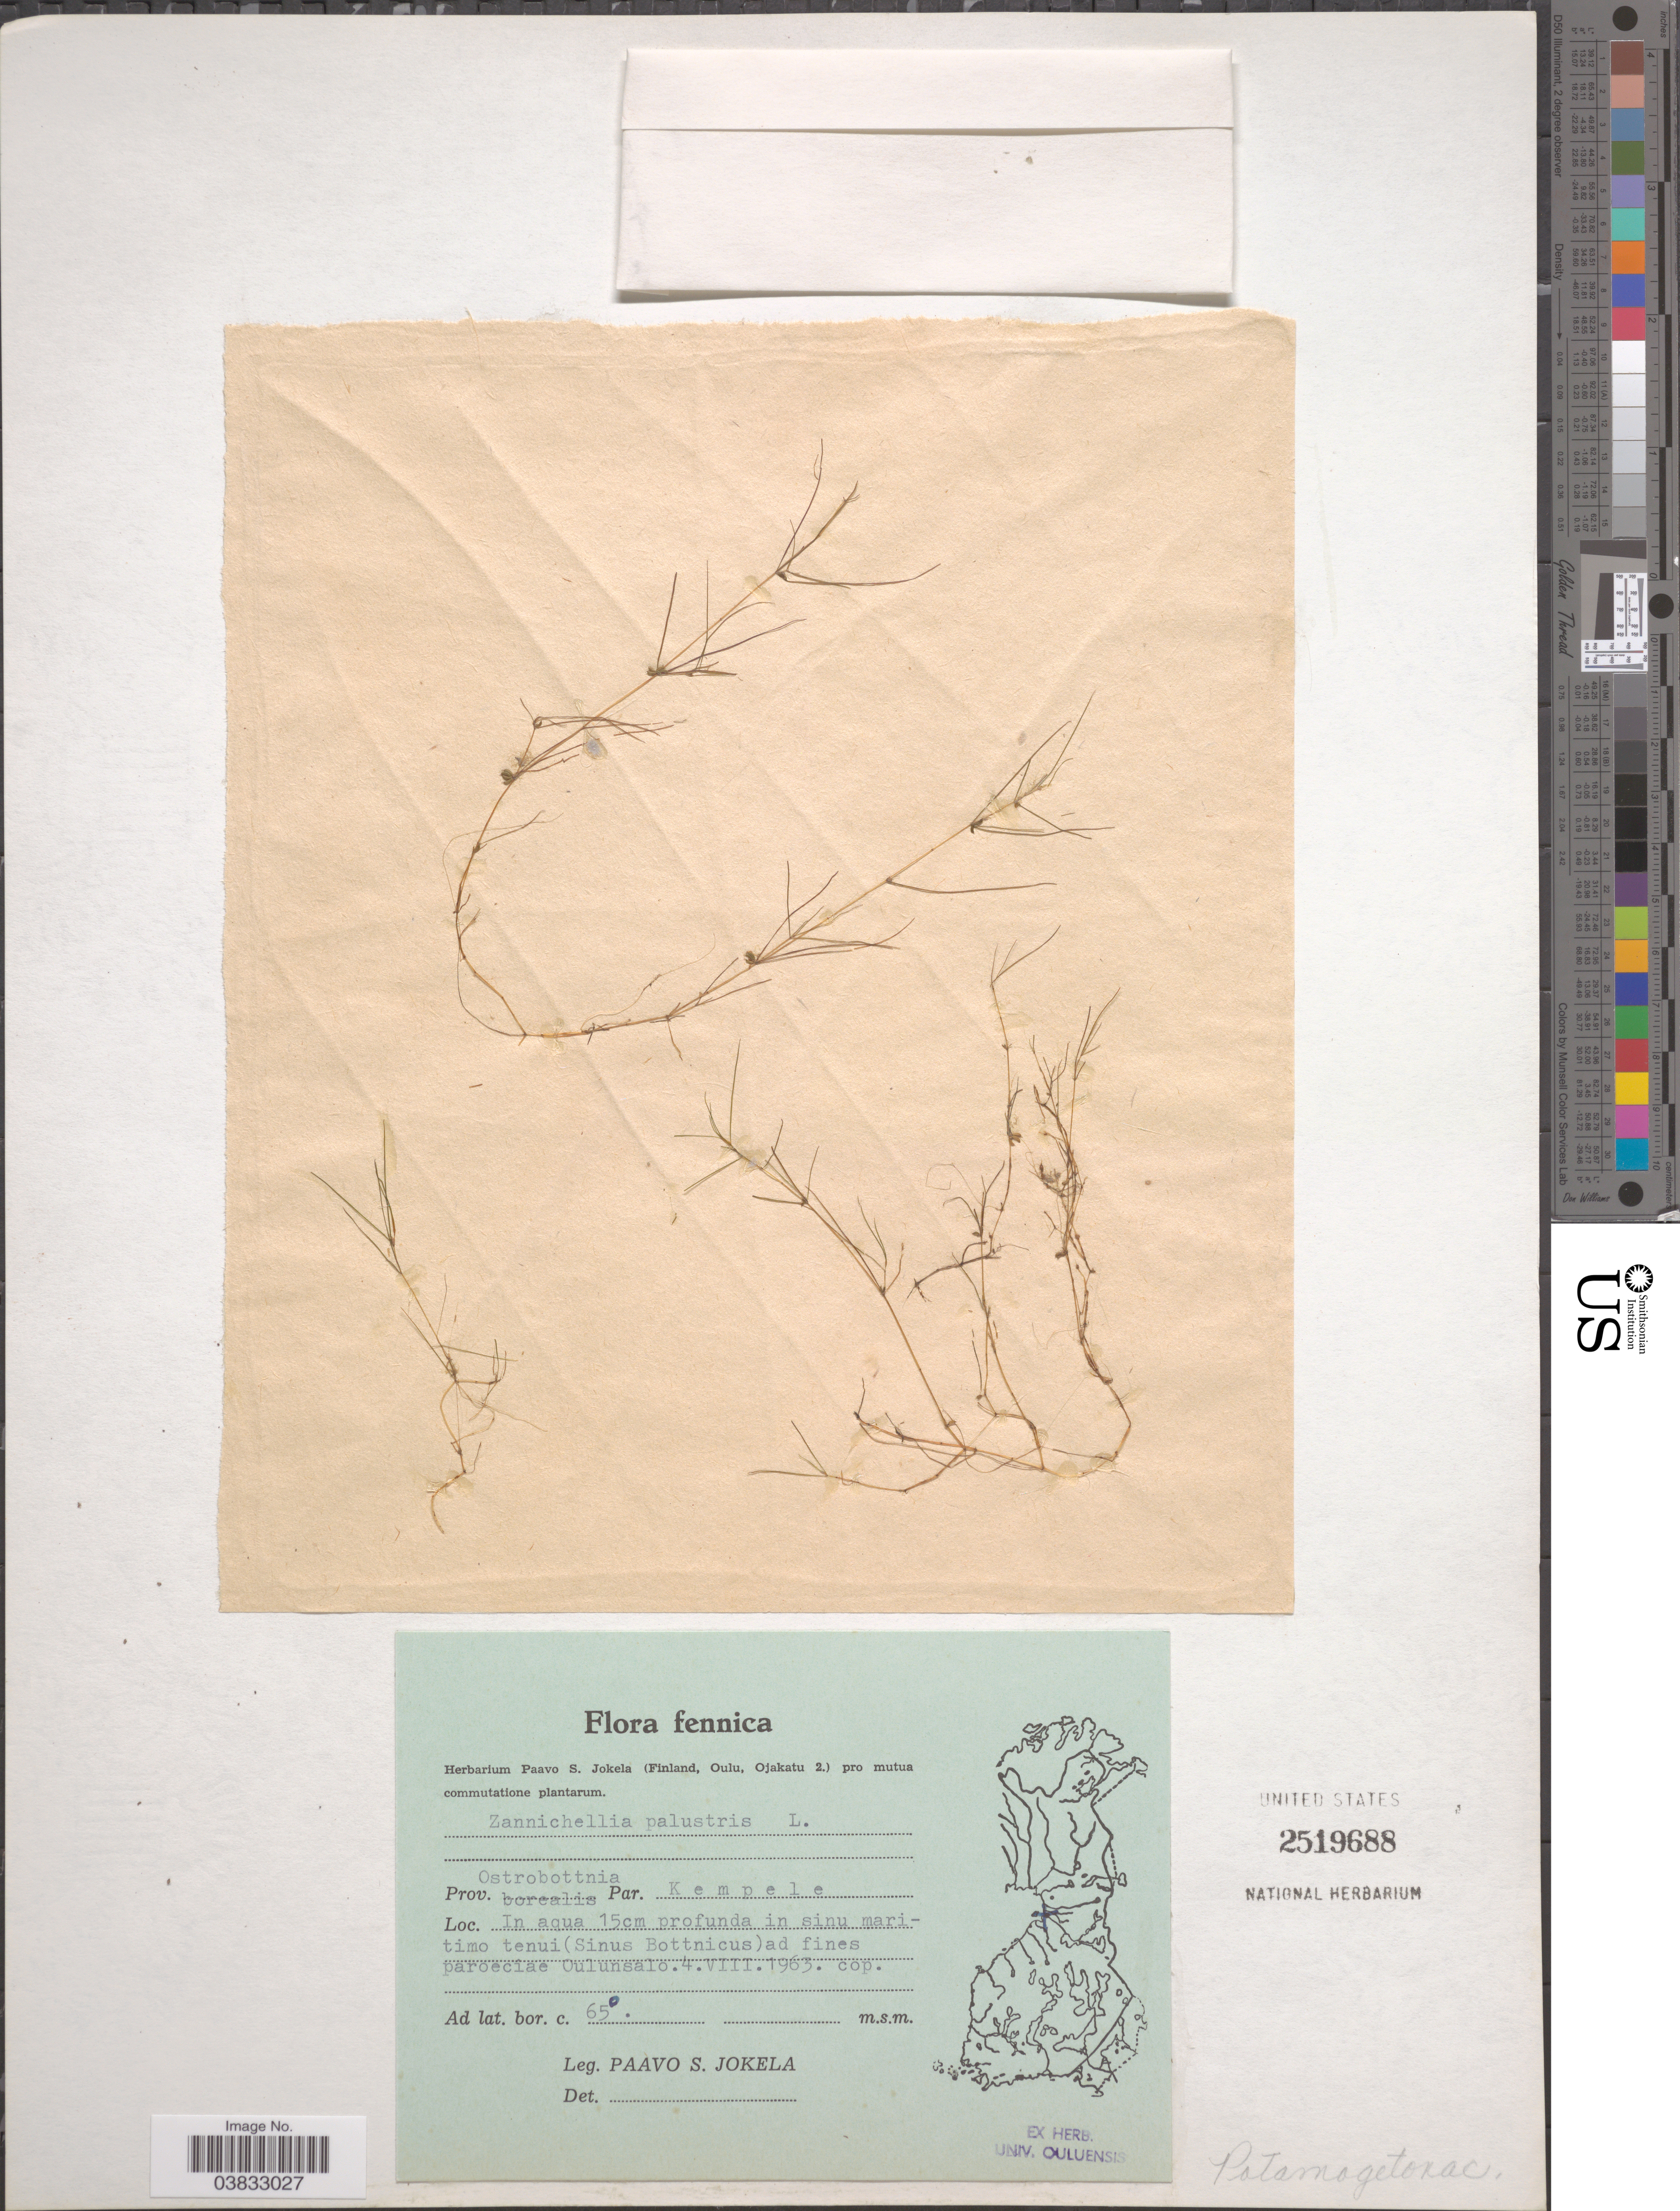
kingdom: Plantae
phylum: Tracheophyta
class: Liliopsida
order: Alismatales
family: Potamogetonaceae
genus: Zannichellia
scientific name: Zannichellia palustris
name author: L.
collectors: P. Jokela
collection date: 1963-08-04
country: Finland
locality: Prov. Ostrobottnia borealis. Par. Kempele.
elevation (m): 65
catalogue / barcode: US 2519688